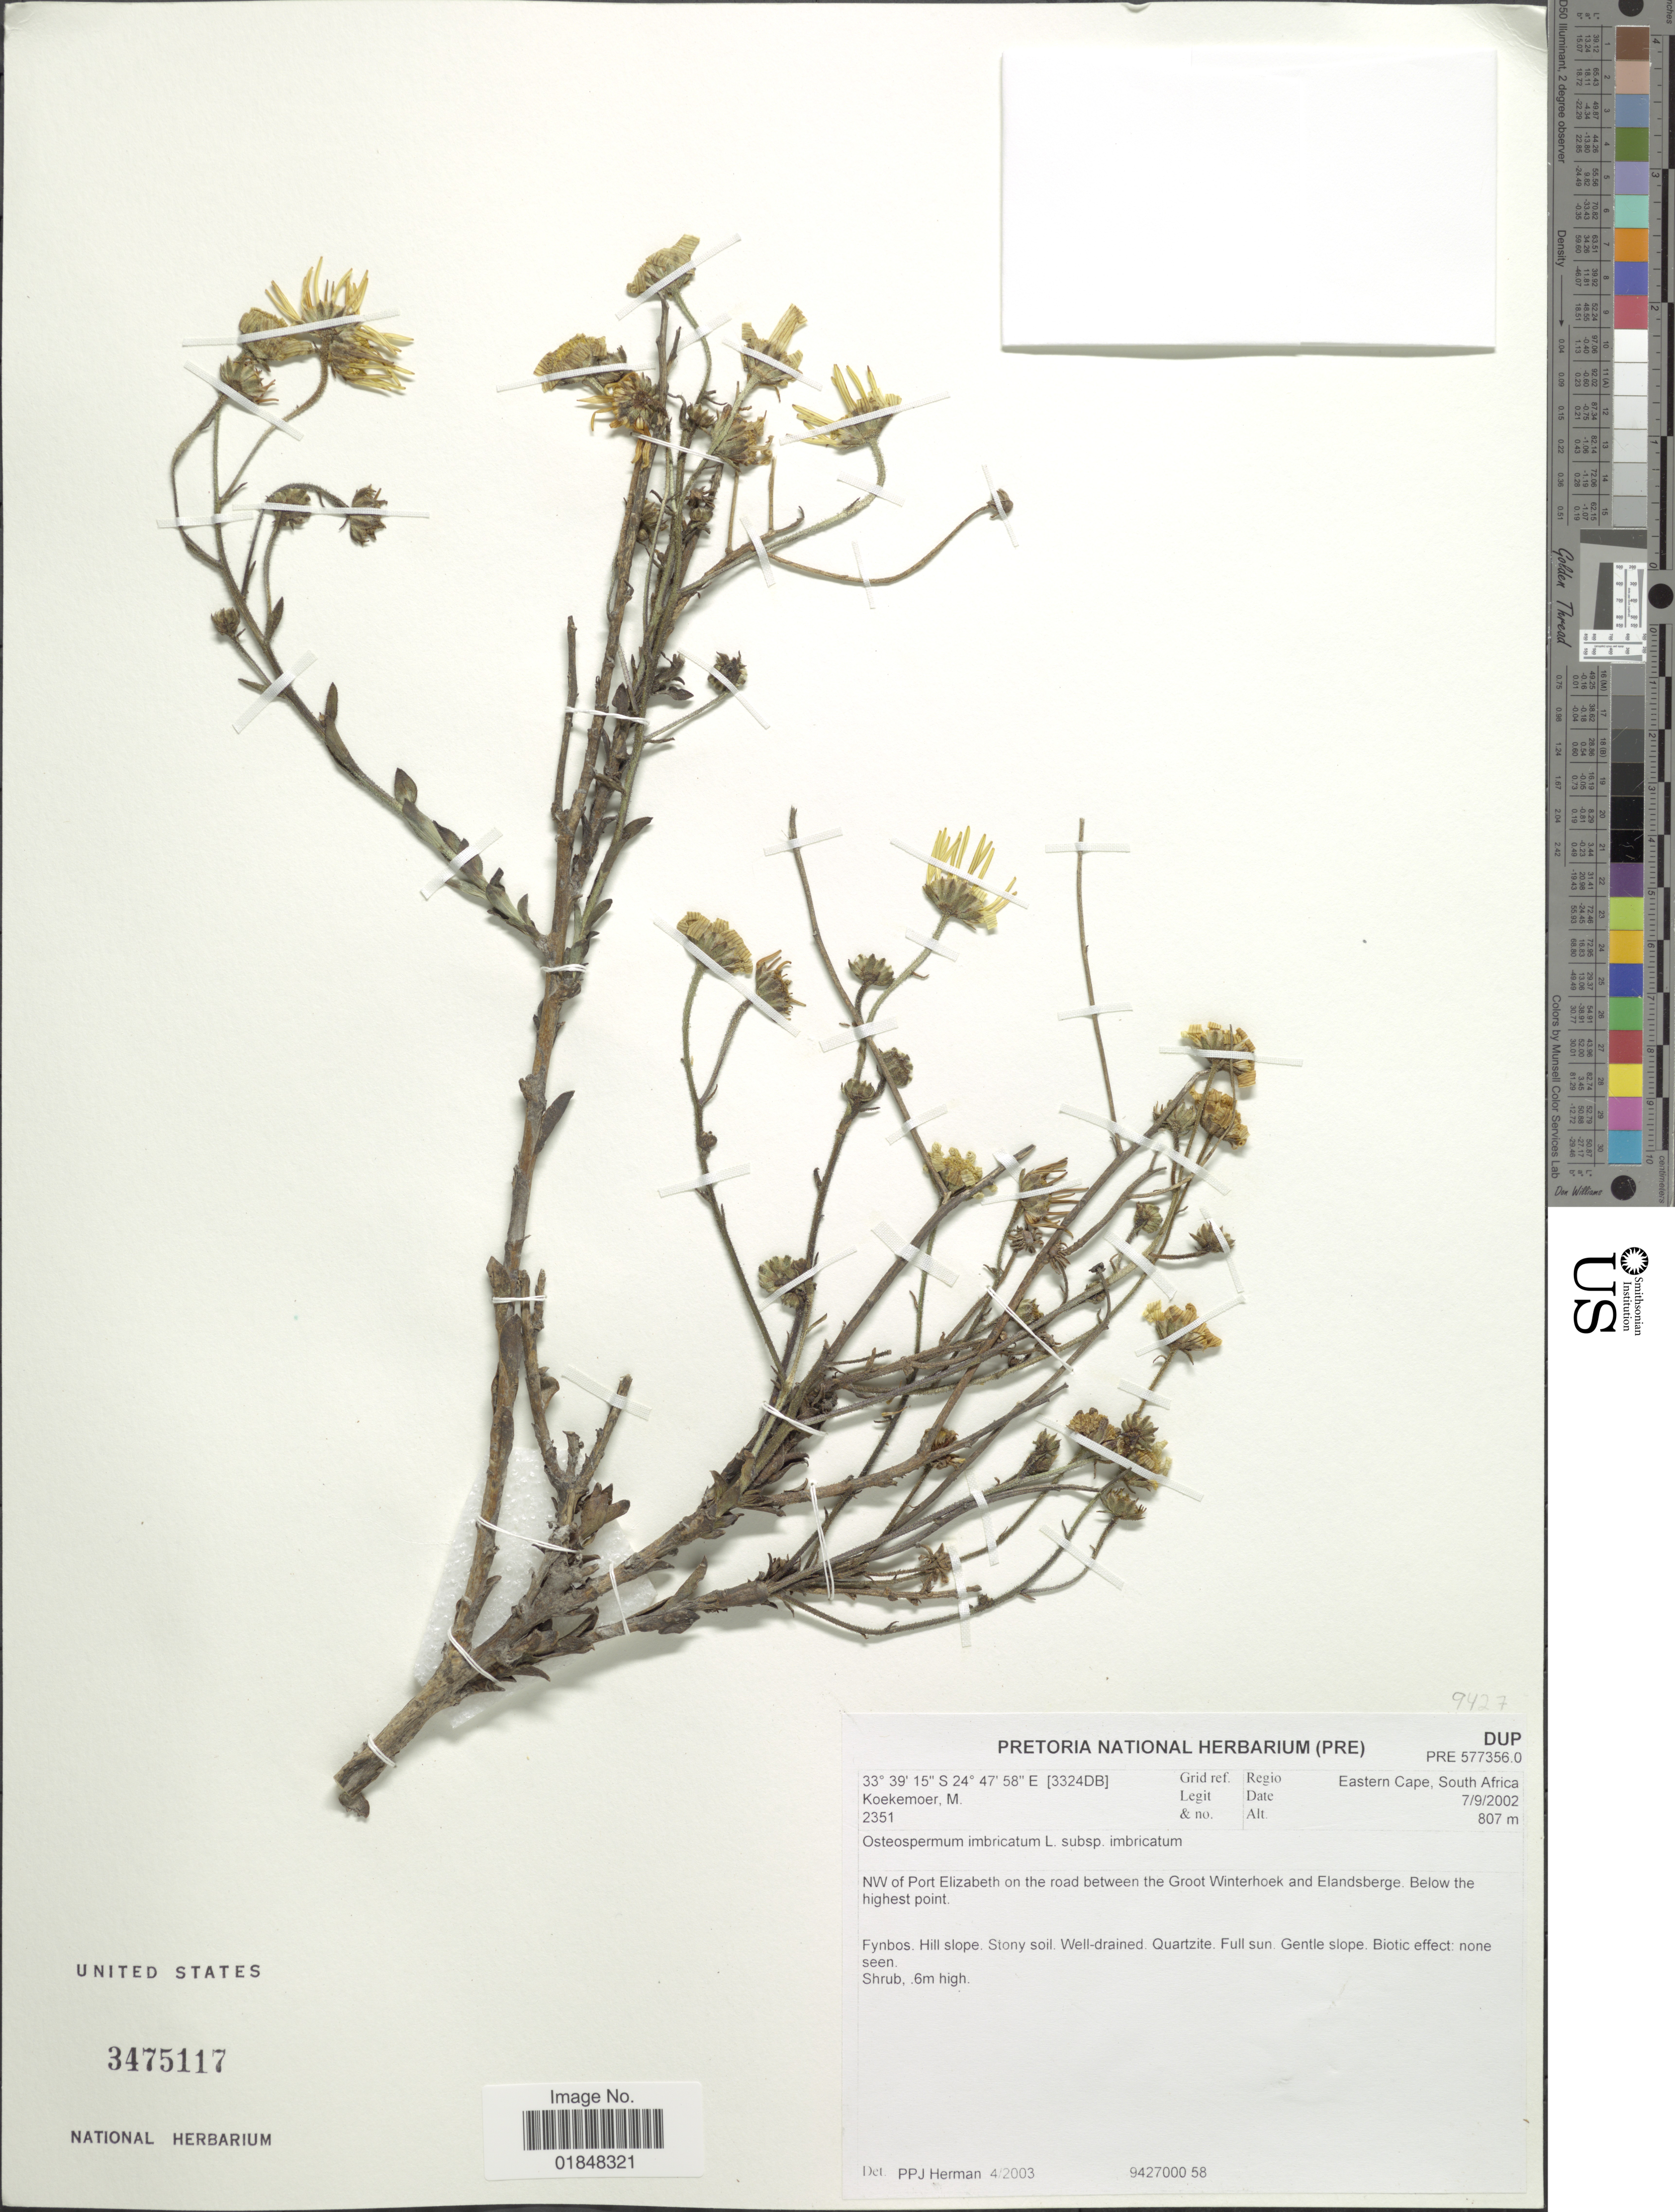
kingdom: Plantae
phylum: Tracheophyta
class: Magnoliopsida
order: Asterales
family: Asteraceae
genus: Osteospermum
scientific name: Osteospermum imbricatum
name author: L.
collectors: M. Koekemoer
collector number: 2351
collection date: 2002-09-07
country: South Africa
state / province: Eastern Cape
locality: NW of Port Elizabeth on the road between the Groot Winterhoek and Elandsberg.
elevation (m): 807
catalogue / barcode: US 3475117